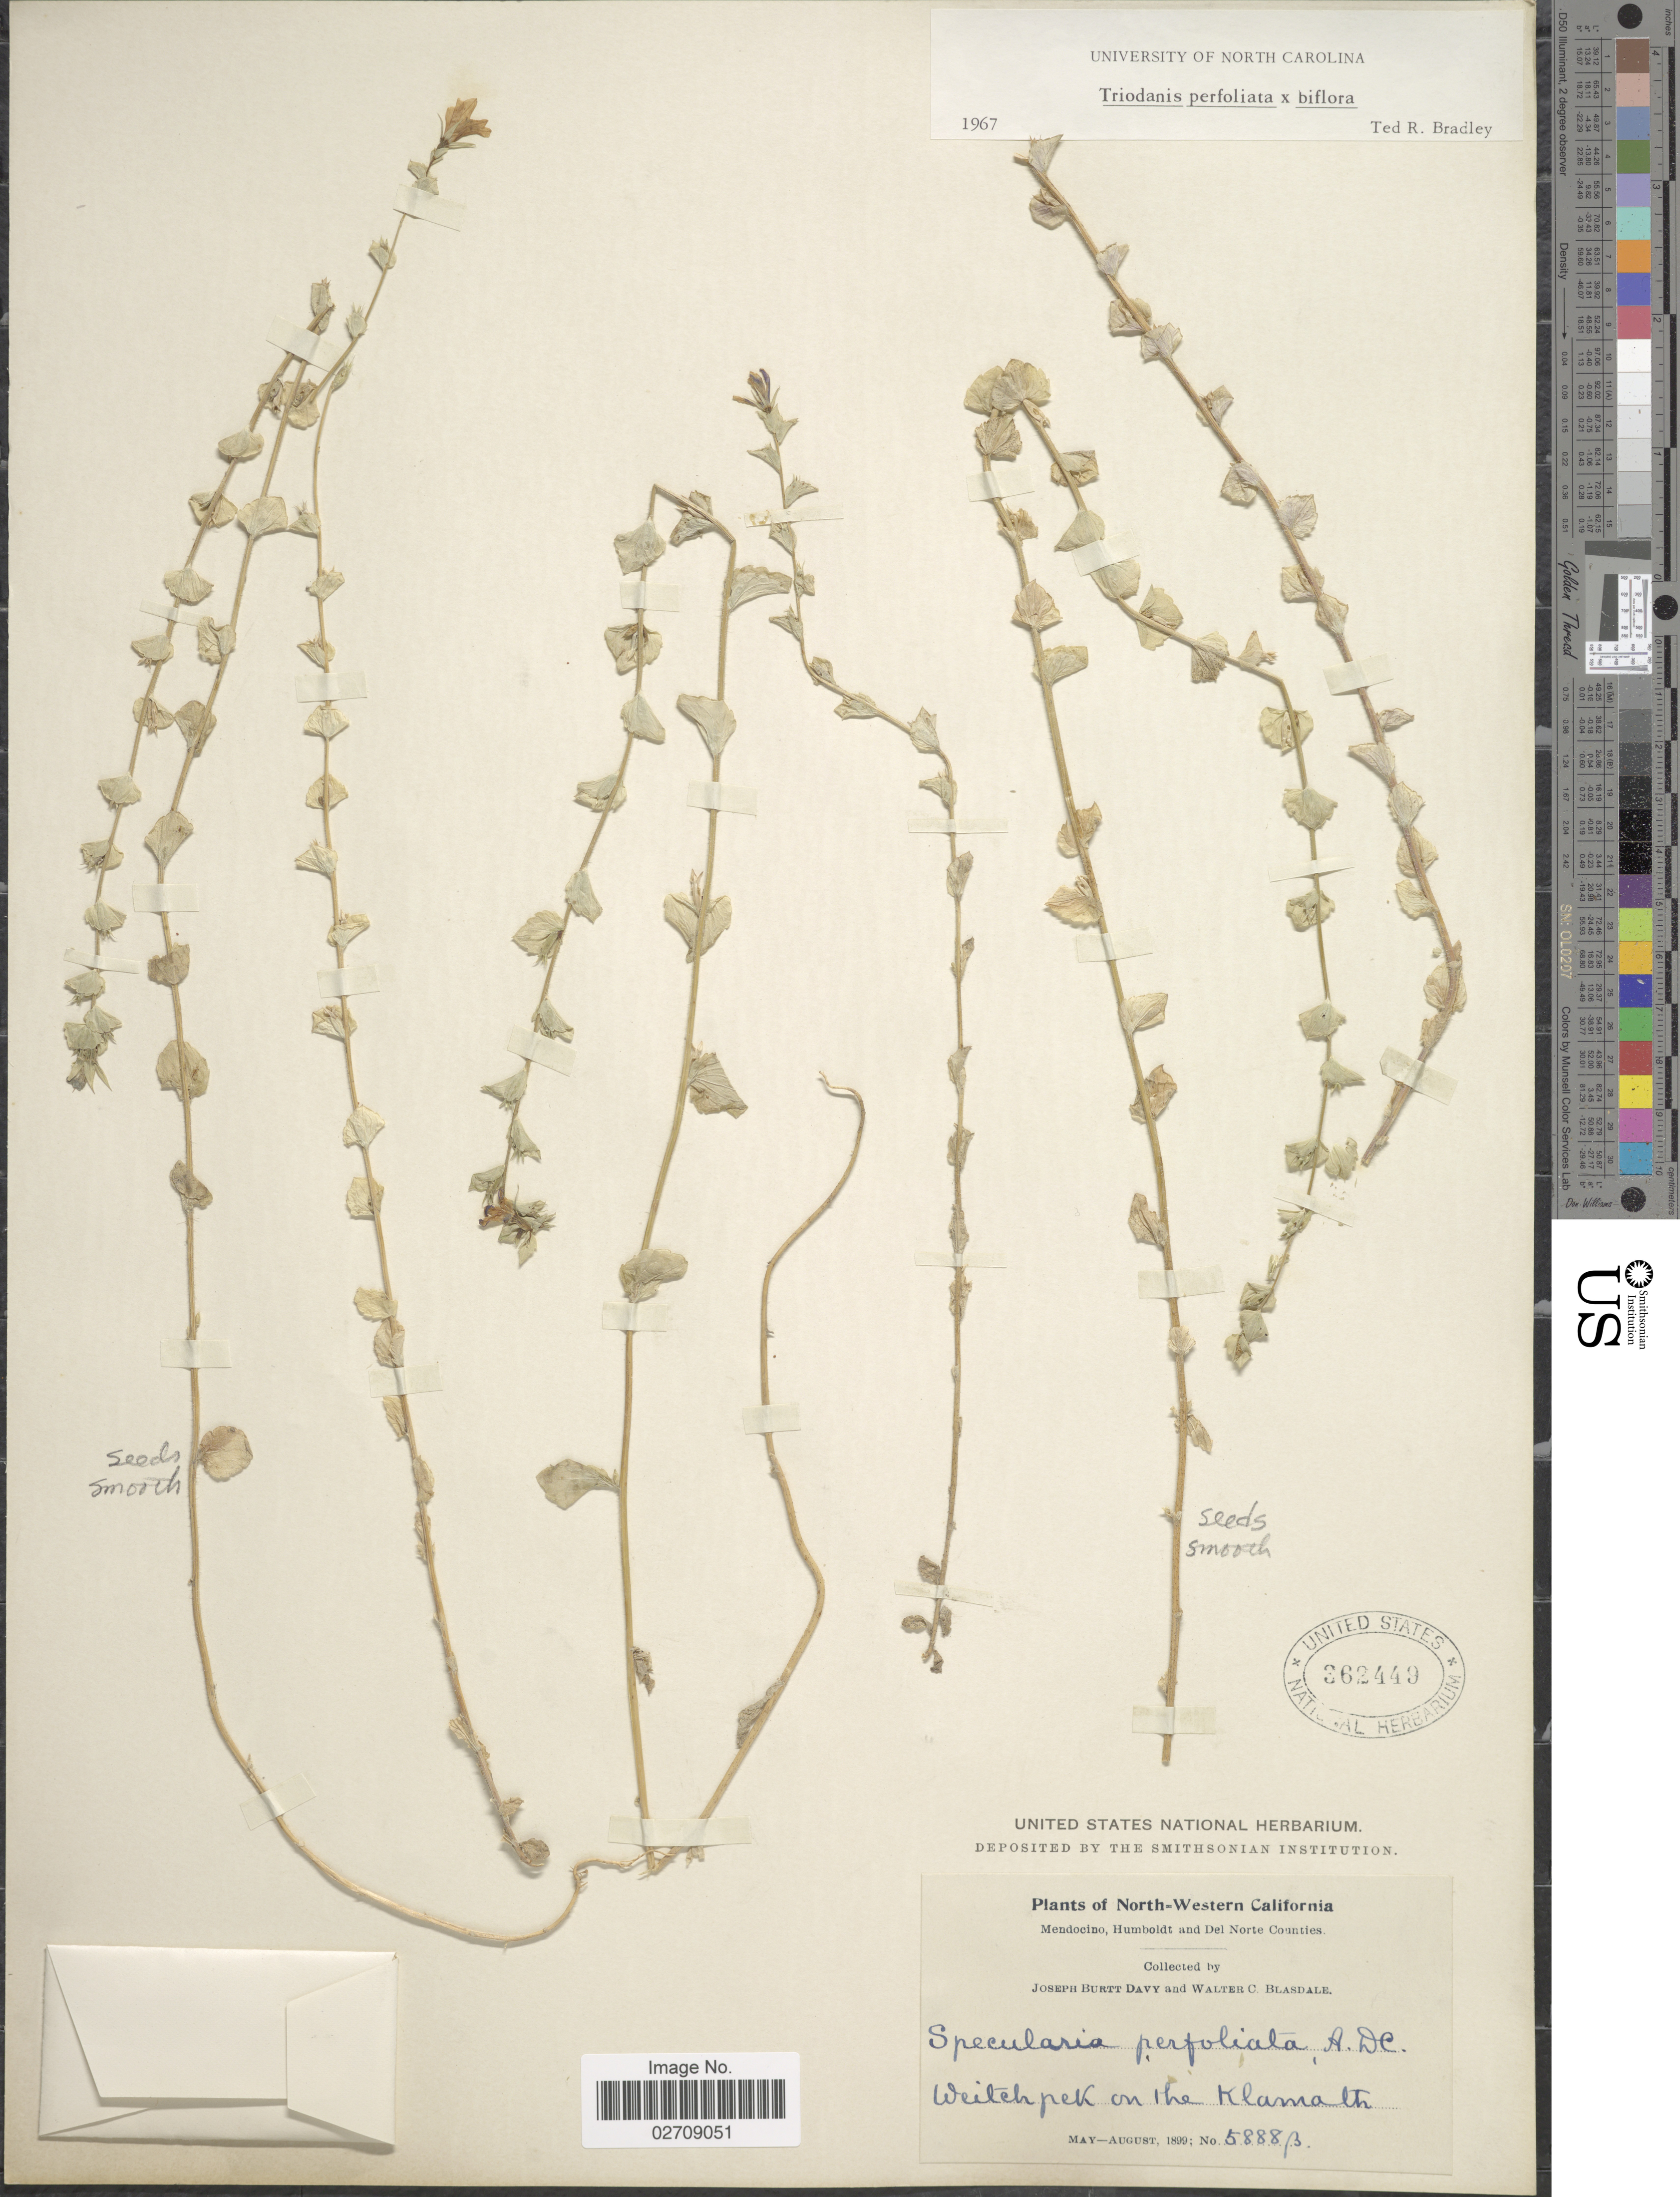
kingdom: Plantae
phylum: Tracheophyta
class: Magnoliopsida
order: Asterales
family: Campanulaceae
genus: Triodanis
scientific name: Triodanis perfoliata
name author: (L.) Nieuwl.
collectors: J. Burtt Davy & W. Blasdale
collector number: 5888B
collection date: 1899-05/1899-08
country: United States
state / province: California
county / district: Mendocino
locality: North-Western California. Mendocino, Humboldt and Del Norte Counties. Weitchpek in the Klamath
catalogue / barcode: US 362449